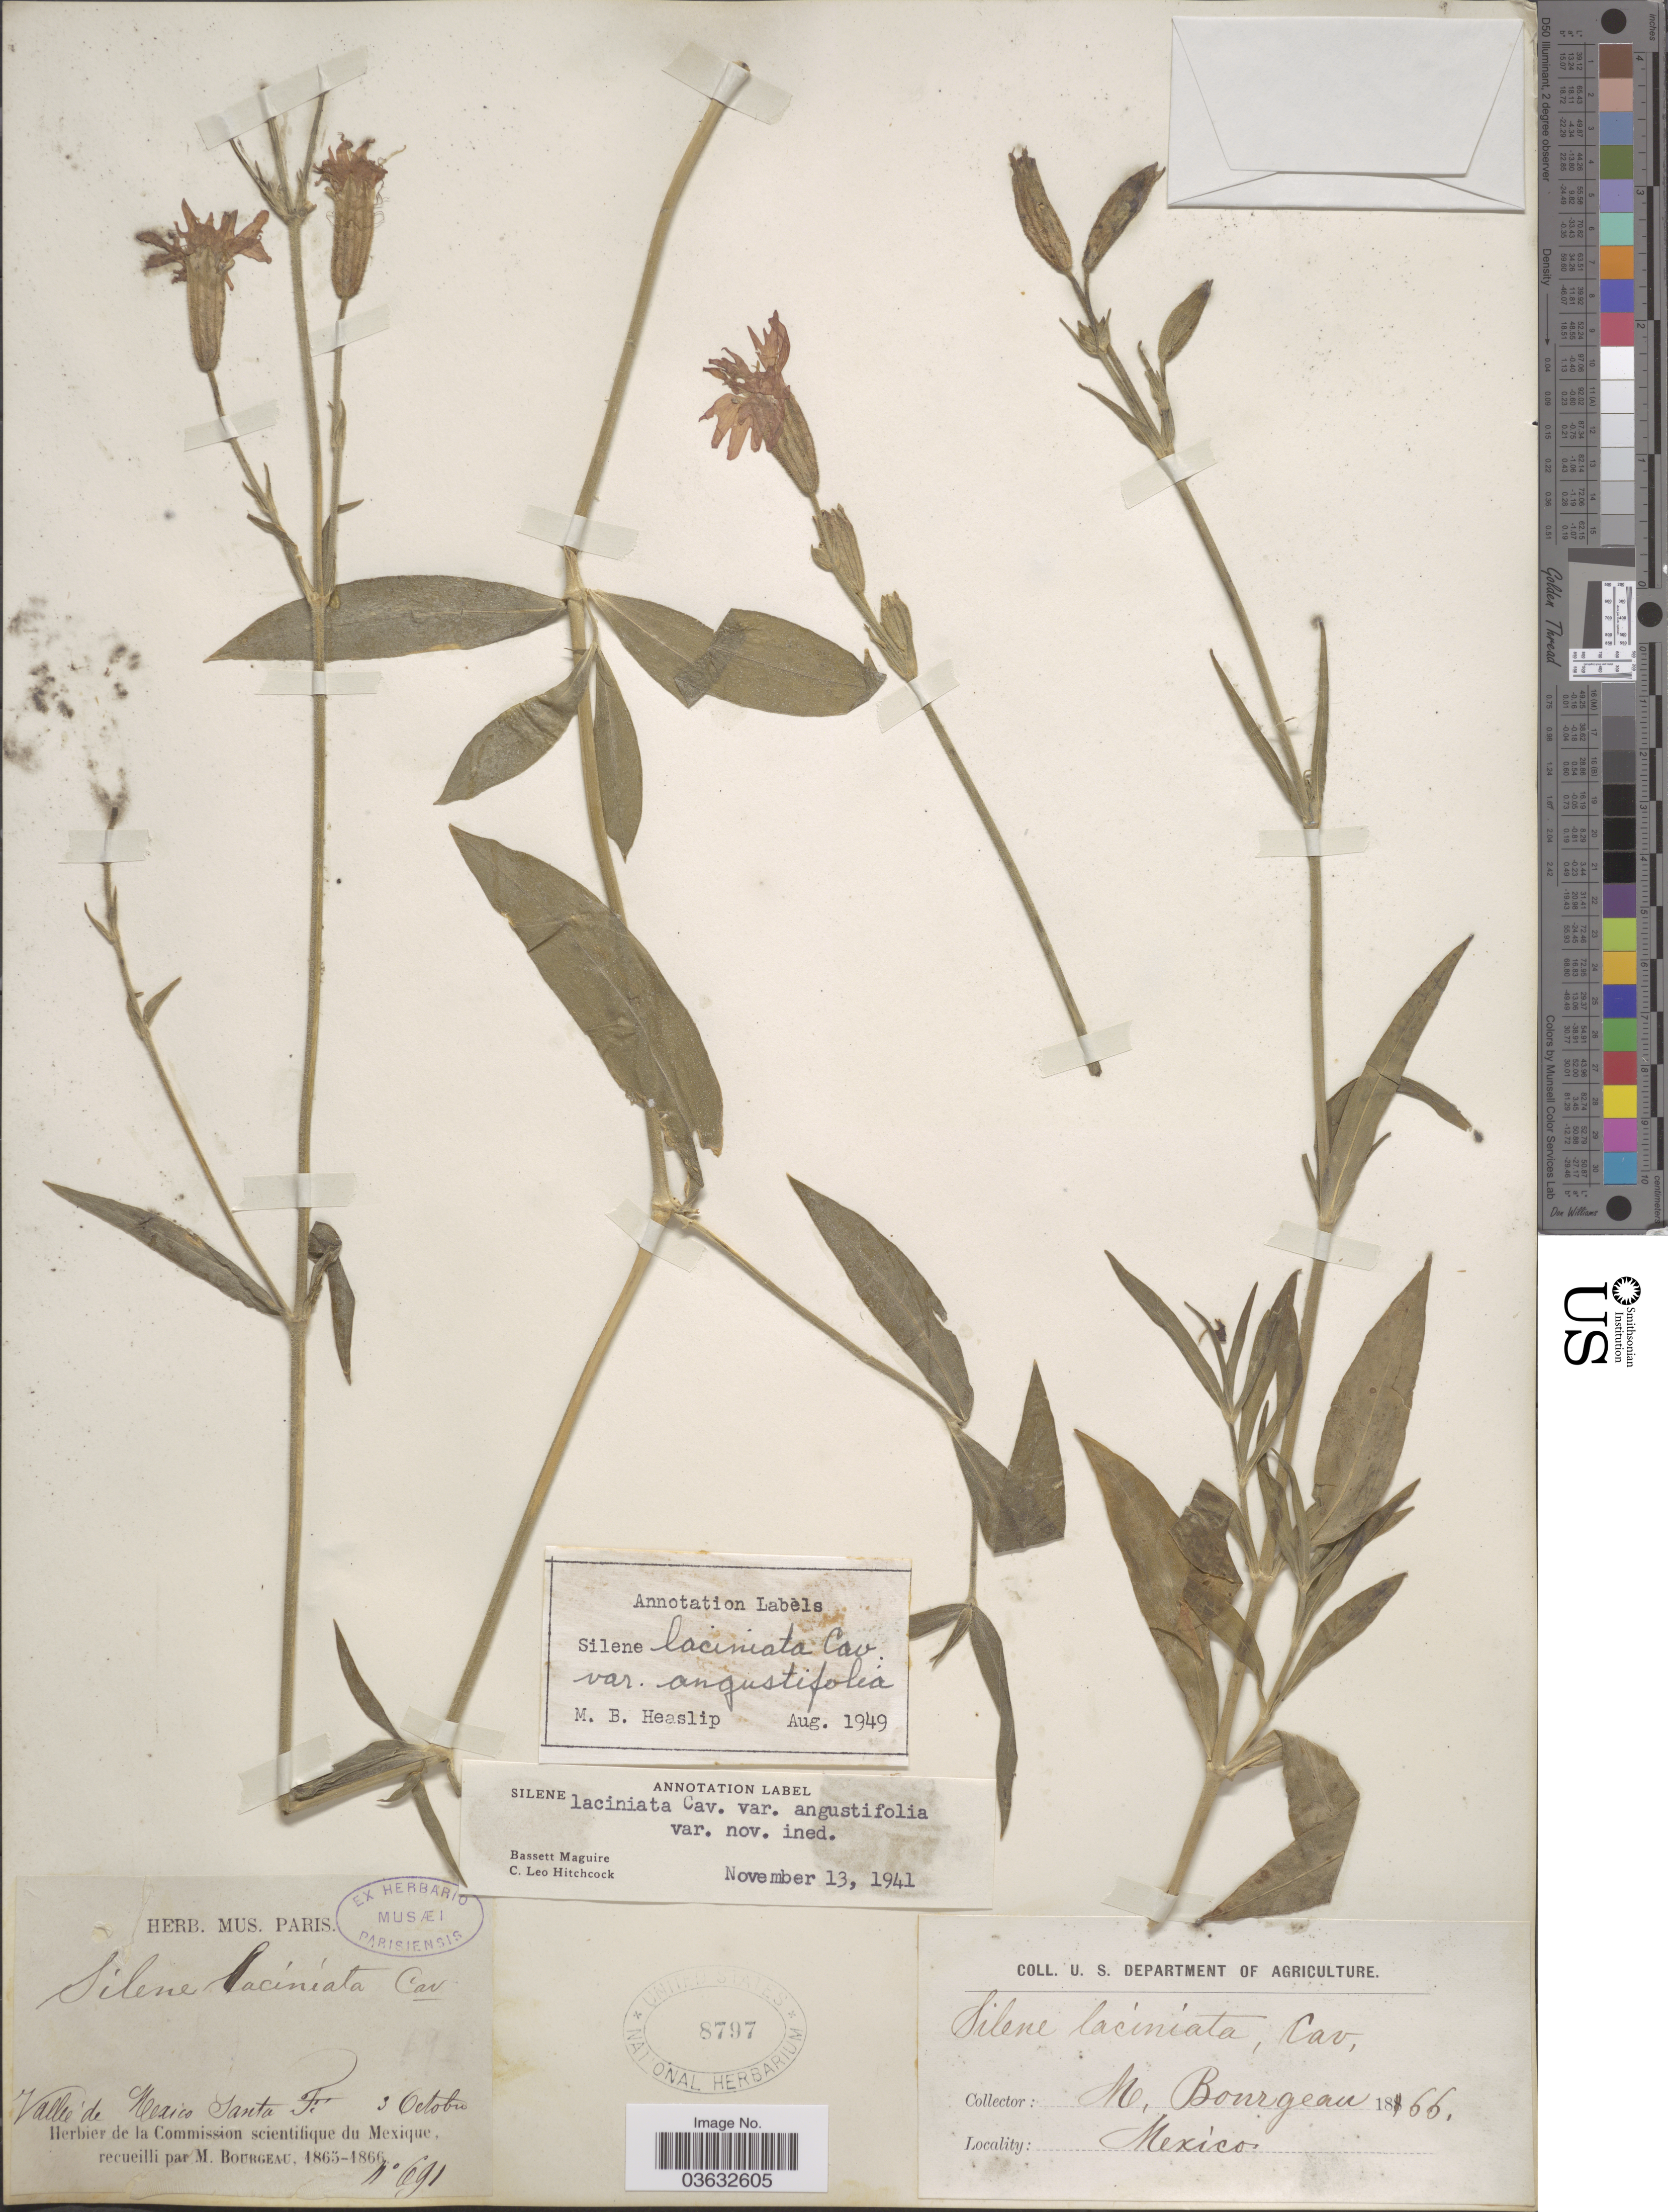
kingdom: Plantae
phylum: Tracheophyta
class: Magnoliopsida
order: Caryophyllales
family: Caryophyllaceae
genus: Silene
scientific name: Silene laciniata var. angustifolia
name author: C.L. Hitchc. & Maguire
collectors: M. Bourgeau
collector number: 691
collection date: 1866-10-03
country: Mexico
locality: Vallée de Mexico. Santa Fe.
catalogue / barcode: US 8797